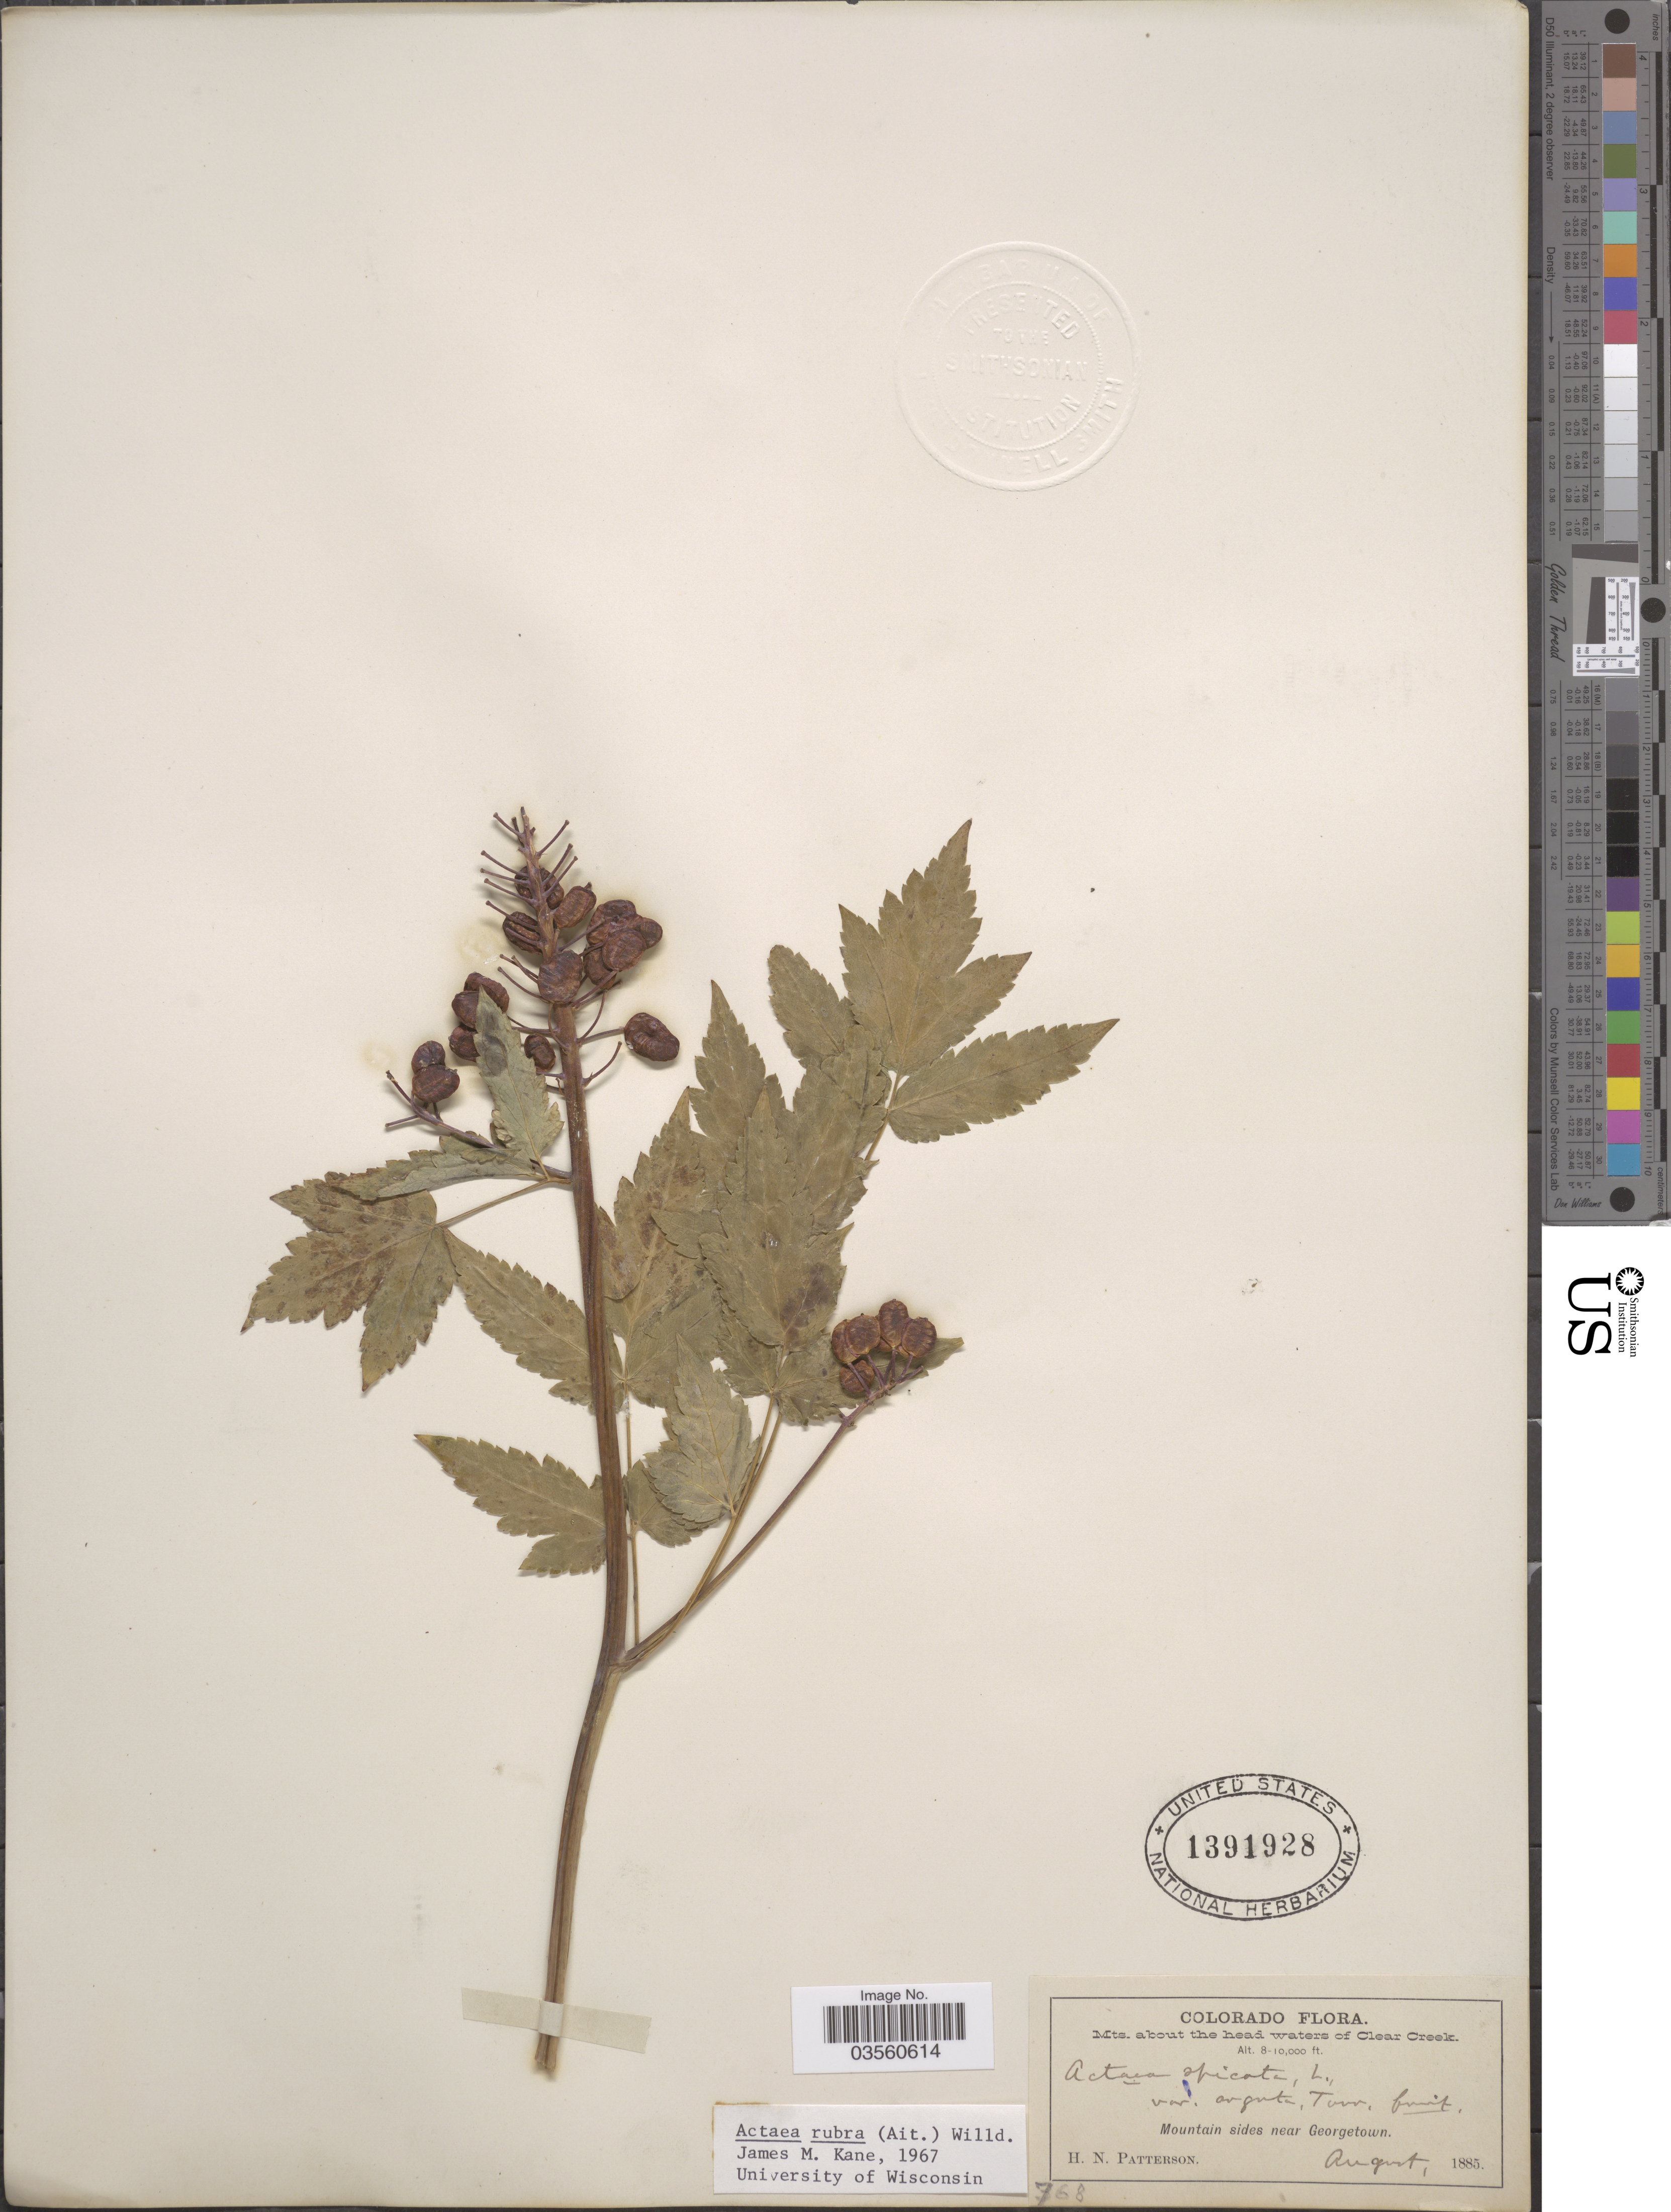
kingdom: Plantae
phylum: Tracheophyta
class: Magnoliopsida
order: Ranunculales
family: Ranunculaceae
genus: Actaea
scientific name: Actaea rubra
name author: (Aiton) Willd.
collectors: H. N. Patterson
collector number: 768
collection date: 1885-08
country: United States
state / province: Colorado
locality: Mts. about the head waters of Clear Creek. Mountain sides near Georgetown.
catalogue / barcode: US 1391928